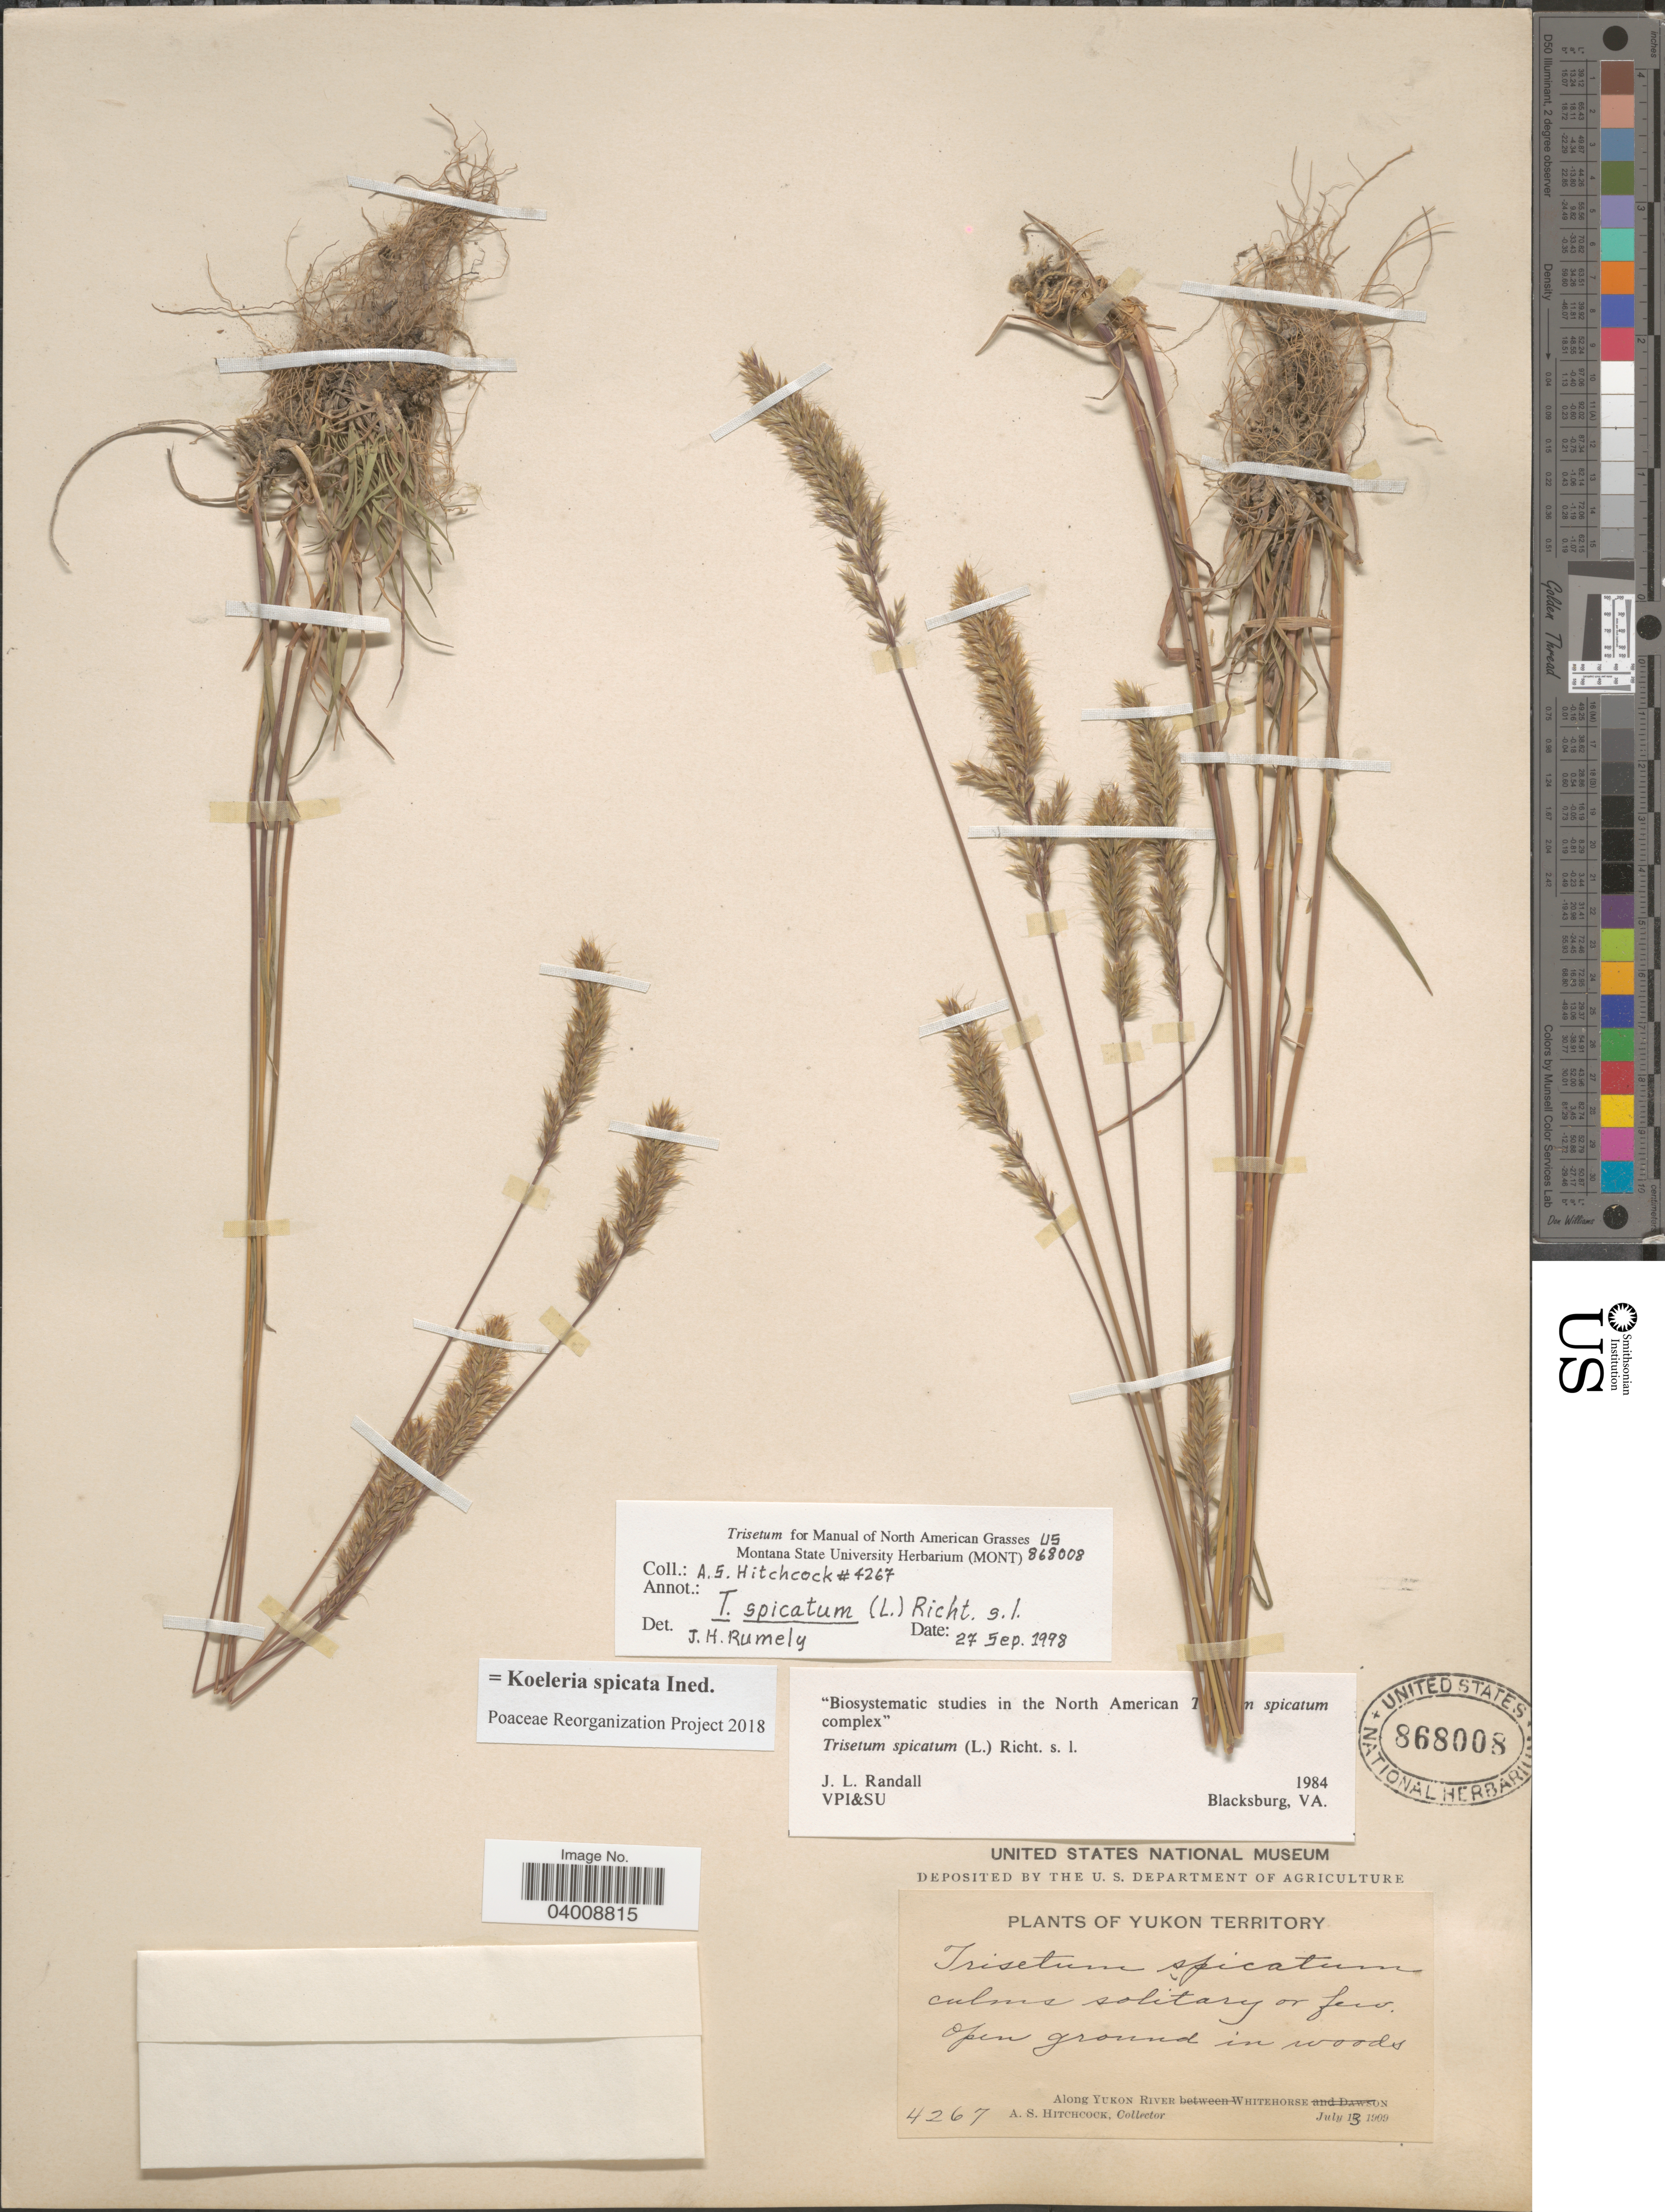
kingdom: Plantae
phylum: Tracheophyta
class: Liliopsida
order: Poales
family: Poaceae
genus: Koeleria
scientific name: Koeleria spicata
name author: (L.) Barberá et al.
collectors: A. S. Hitchcock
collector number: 4267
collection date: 1909-07-13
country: Canada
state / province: Yukon Territory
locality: Along Yukon River Whitehorse.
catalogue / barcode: US 868008